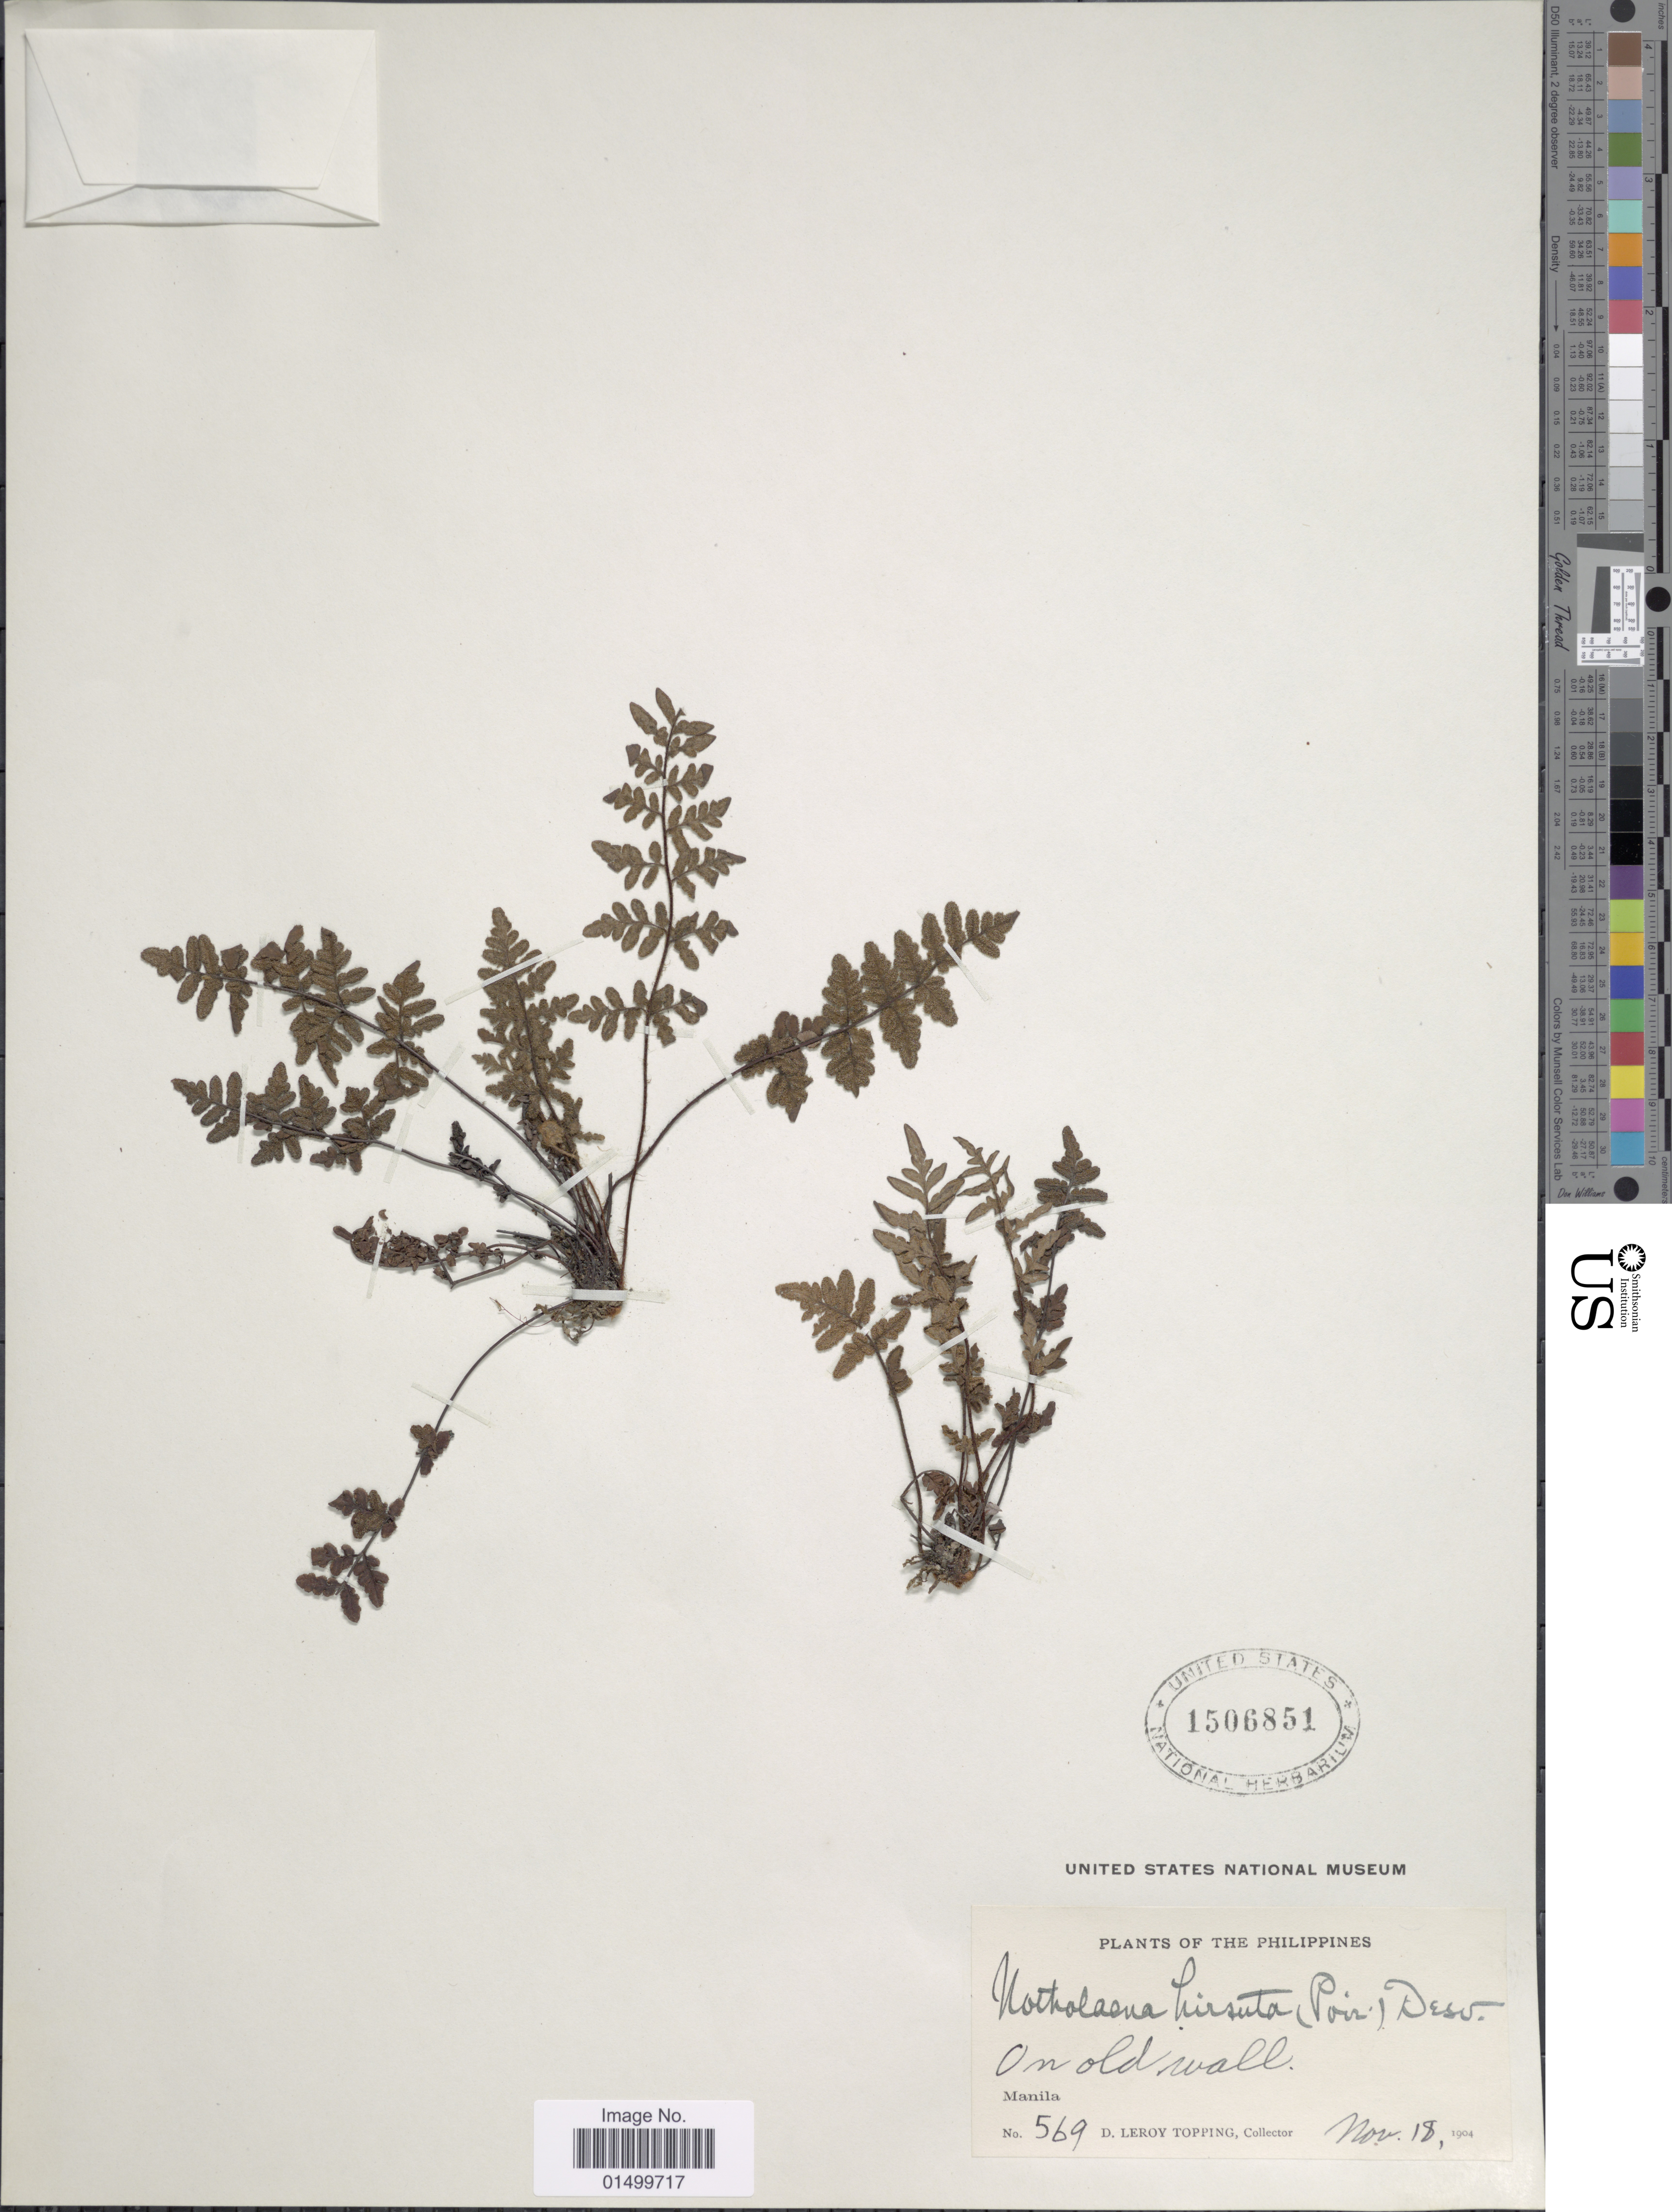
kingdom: Plantae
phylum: Tracheophyta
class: Polypodiopsida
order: Polypodiales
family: Pteridaceae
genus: Cheilanthes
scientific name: Cheilanthes hirsuta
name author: Link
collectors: D. L. Topping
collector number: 569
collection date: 1904-11-18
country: Philippines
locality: On old wall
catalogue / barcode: US 1506851